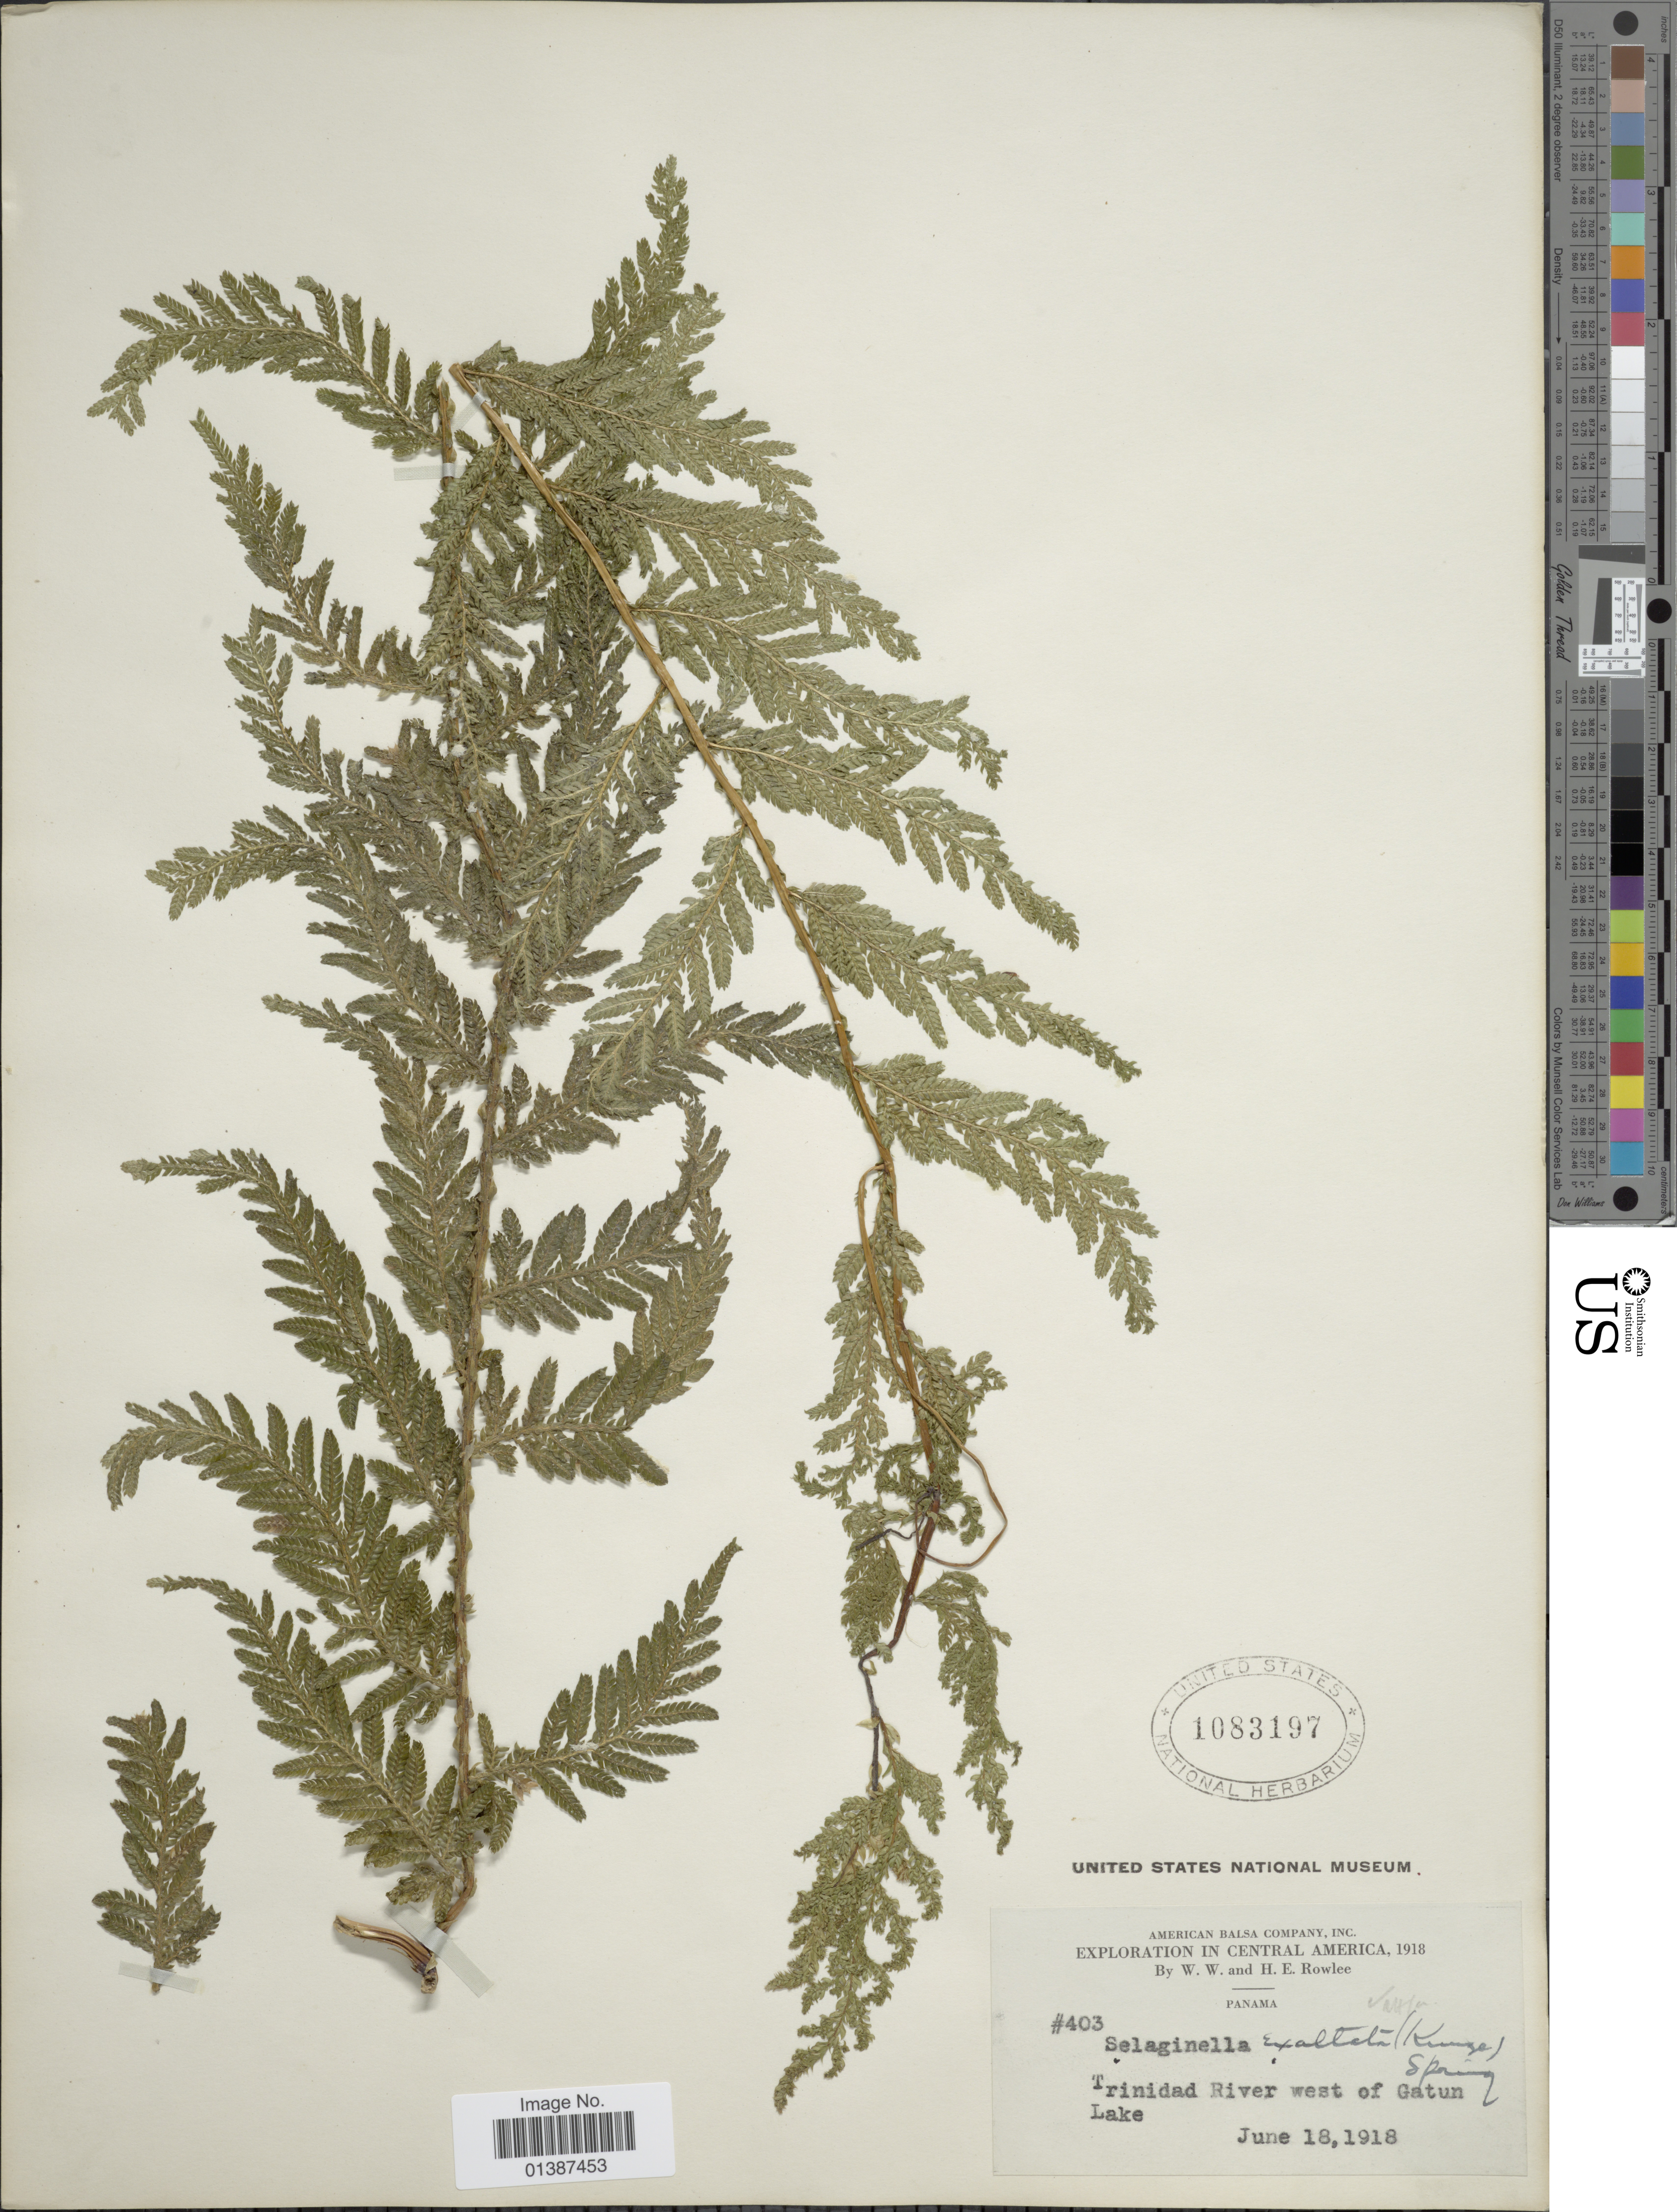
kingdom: Plantae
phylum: Tracheophyta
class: Lycopodiopsida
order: Selaginellales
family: Selaginellaceae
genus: Selaginella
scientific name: Selaginella exaltata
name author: (Kunze) Spring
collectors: W. W. Rowlee & H. E. Rowlee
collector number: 403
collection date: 1918-06-18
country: Panama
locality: Trinidad River west of Gatum Lake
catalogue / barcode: US 1083197